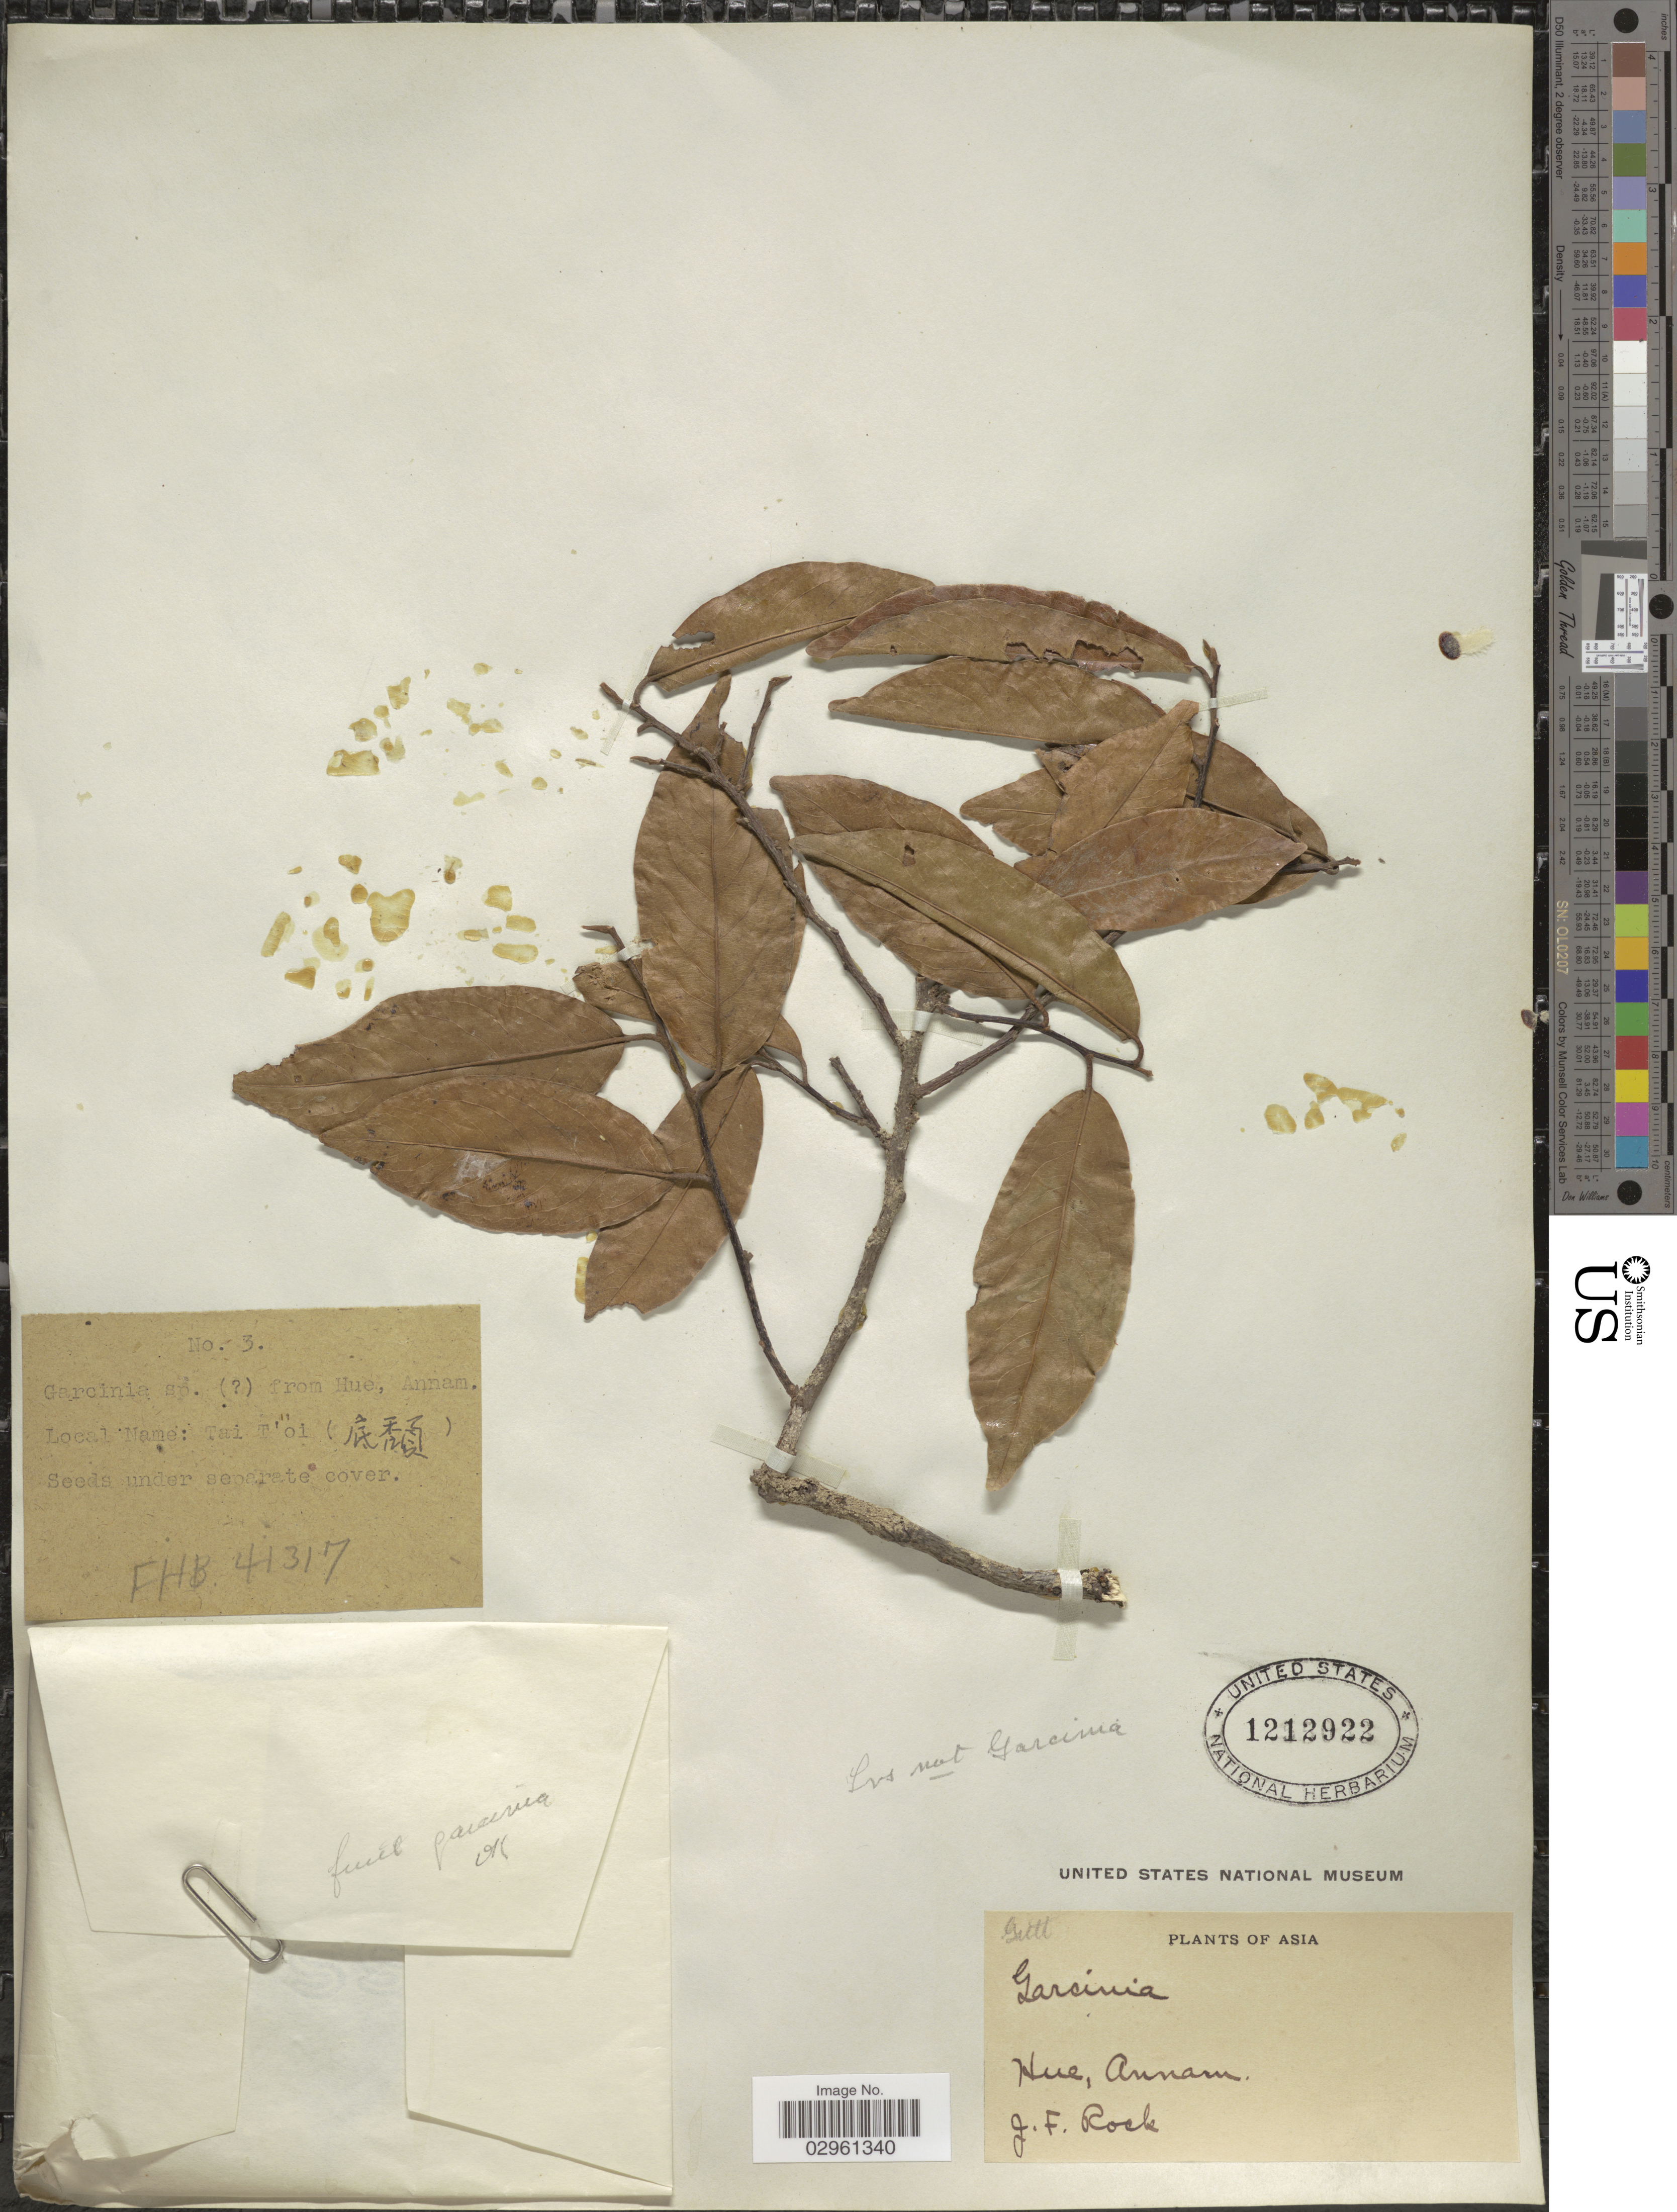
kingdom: Plantae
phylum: Tracheophyta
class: Magnoliopsida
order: Malpighiales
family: Clusiaceae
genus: Garcinia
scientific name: Garcinia sp.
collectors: J. Rock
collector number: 3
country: Vietnam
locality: Hue, Annam.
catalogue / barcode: US 1212922